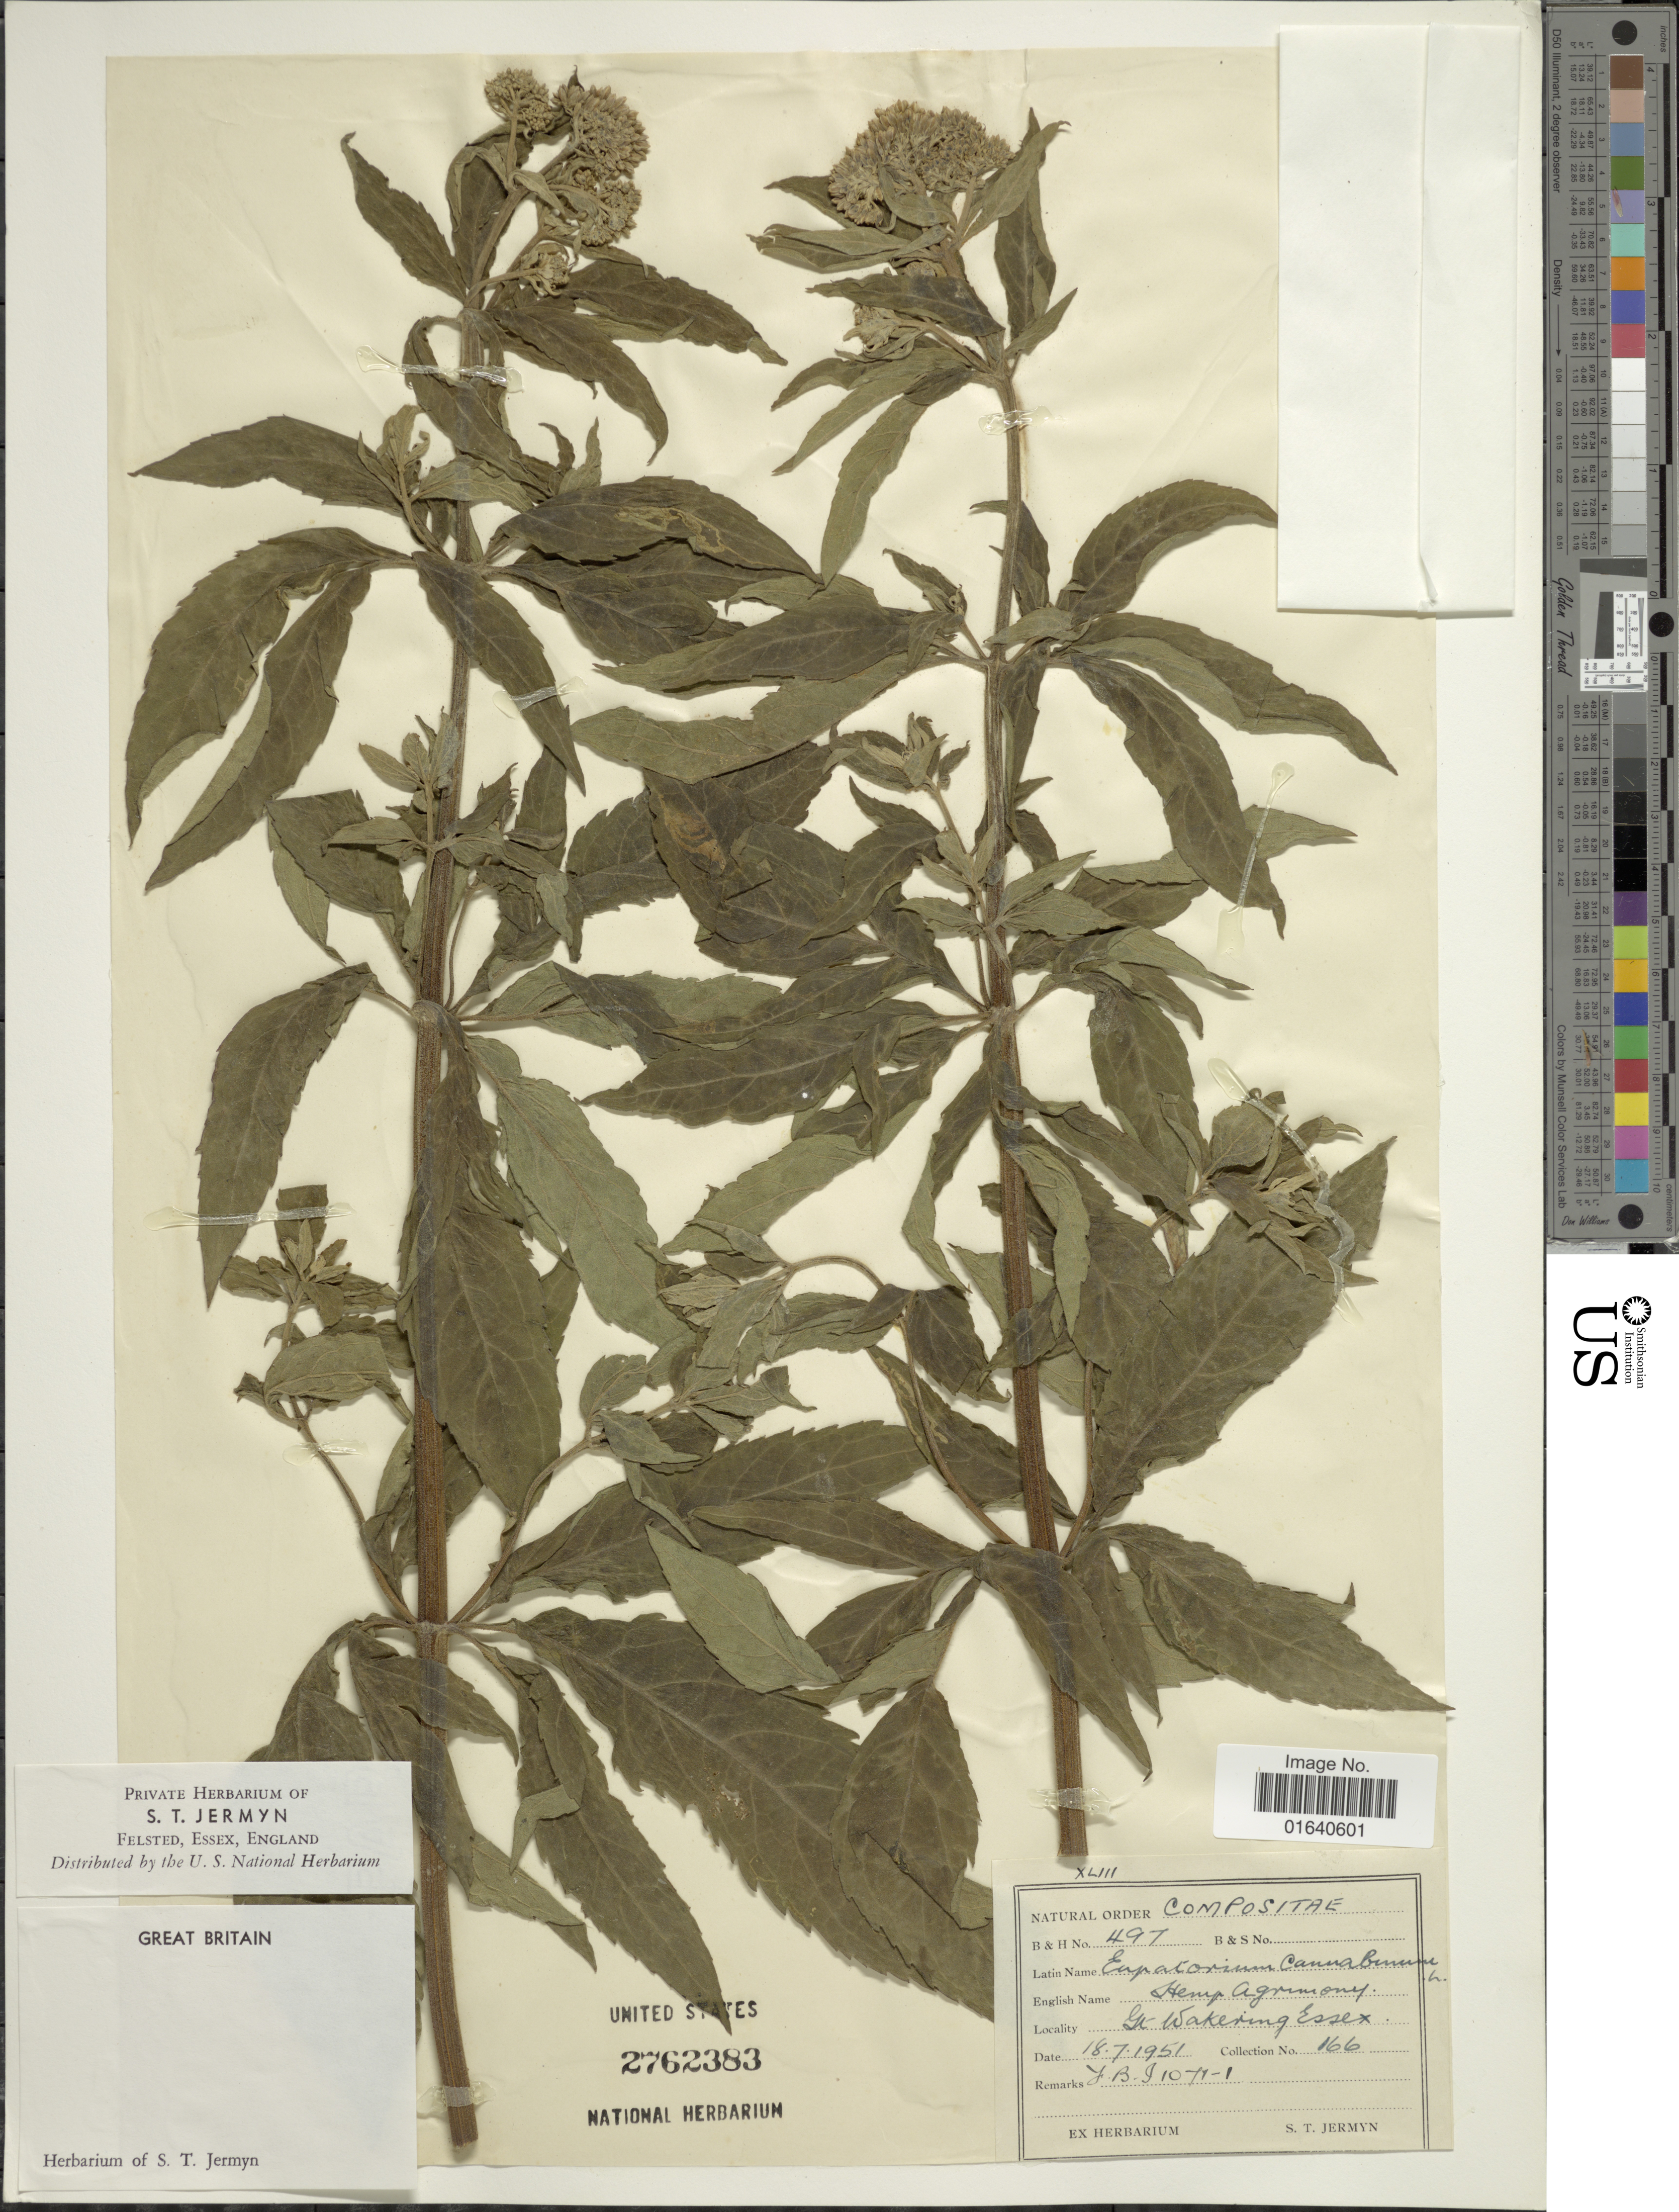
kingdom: Plantae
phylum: Tracheophyta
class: Magnoliopsida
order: Asterales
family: Asteraceae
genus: Eupatorium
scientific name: Eupatorium cannabinum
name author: L.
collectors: S. Jermyn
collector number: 166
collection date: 1951-07-18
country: United Kingdom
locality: Great Britain, Gt Wakering Essex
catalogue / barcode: US 2762383